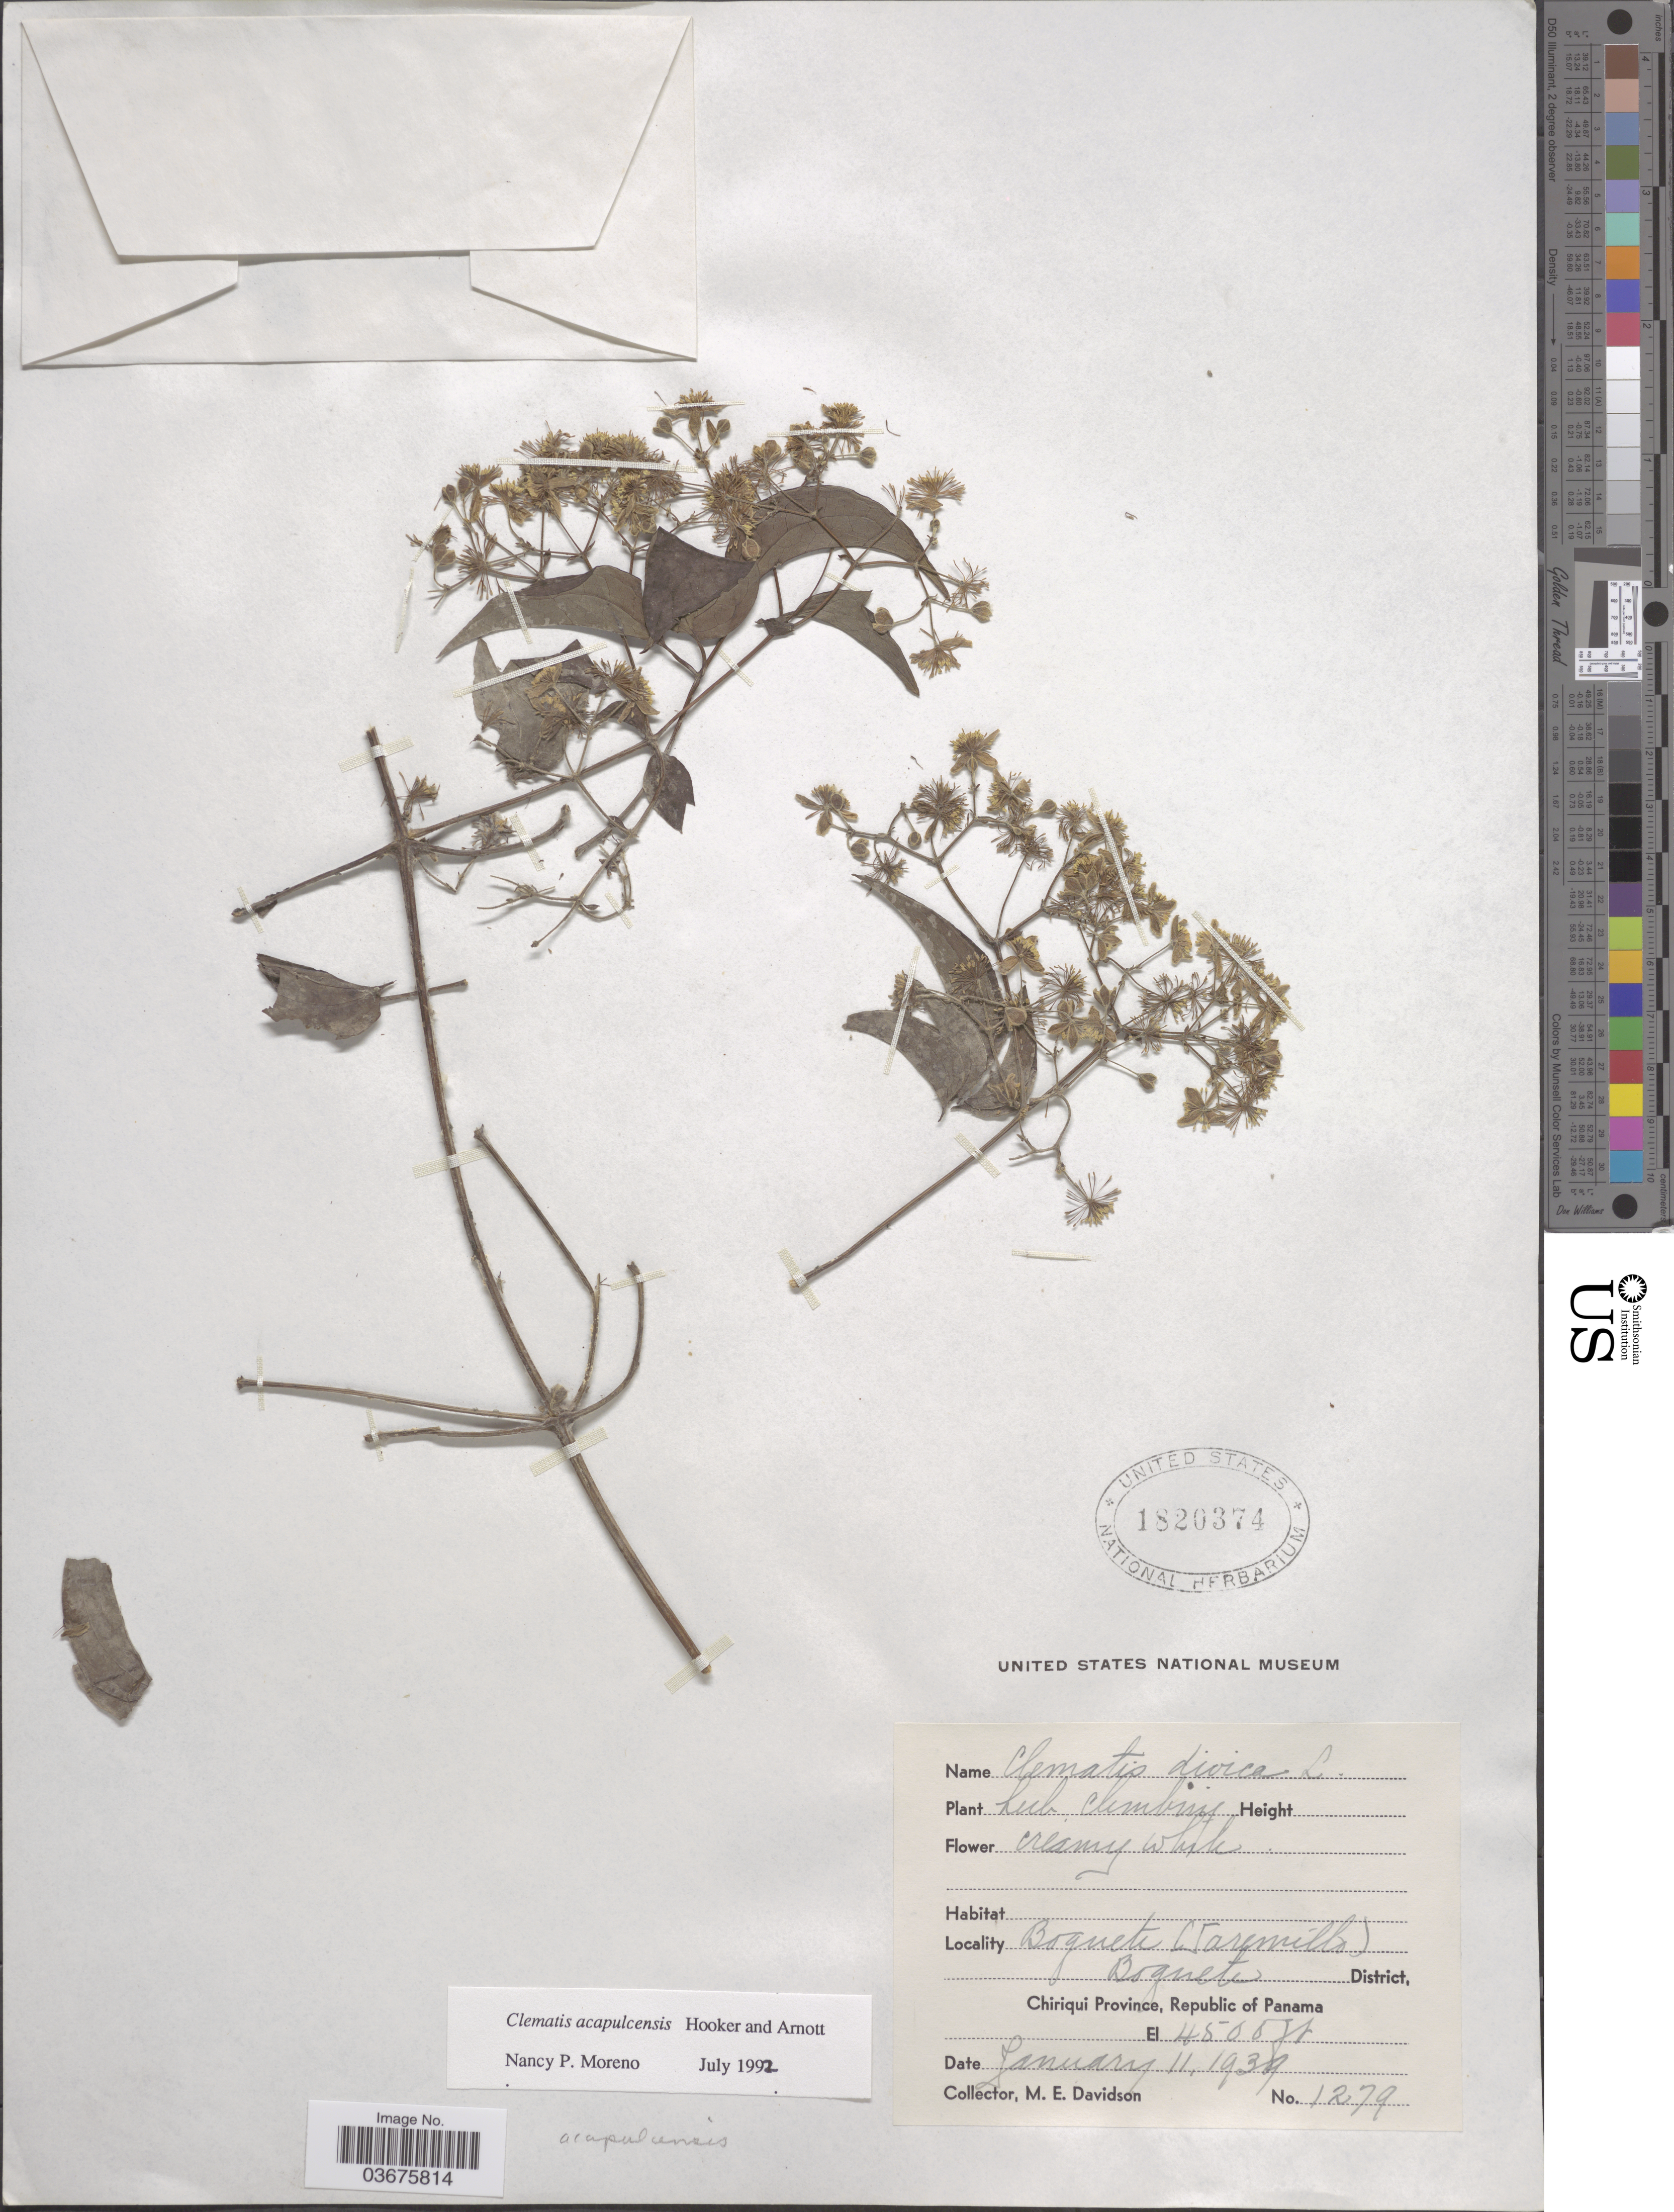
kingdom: Plantae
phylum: Tracheophyta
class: Magnoliopsida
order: Ranunculales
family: Ranunculaceae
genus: Clematis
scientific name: Clematis acapulcensis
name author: Hook. & Arn.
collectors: M. E. Davidson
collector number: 1279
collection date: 1939-01-11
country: Panama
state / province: Chiriqui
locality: Boquete (Jaramillo) Boquete District, Republic of Panama.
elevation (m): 1372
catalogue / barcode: US 1820374